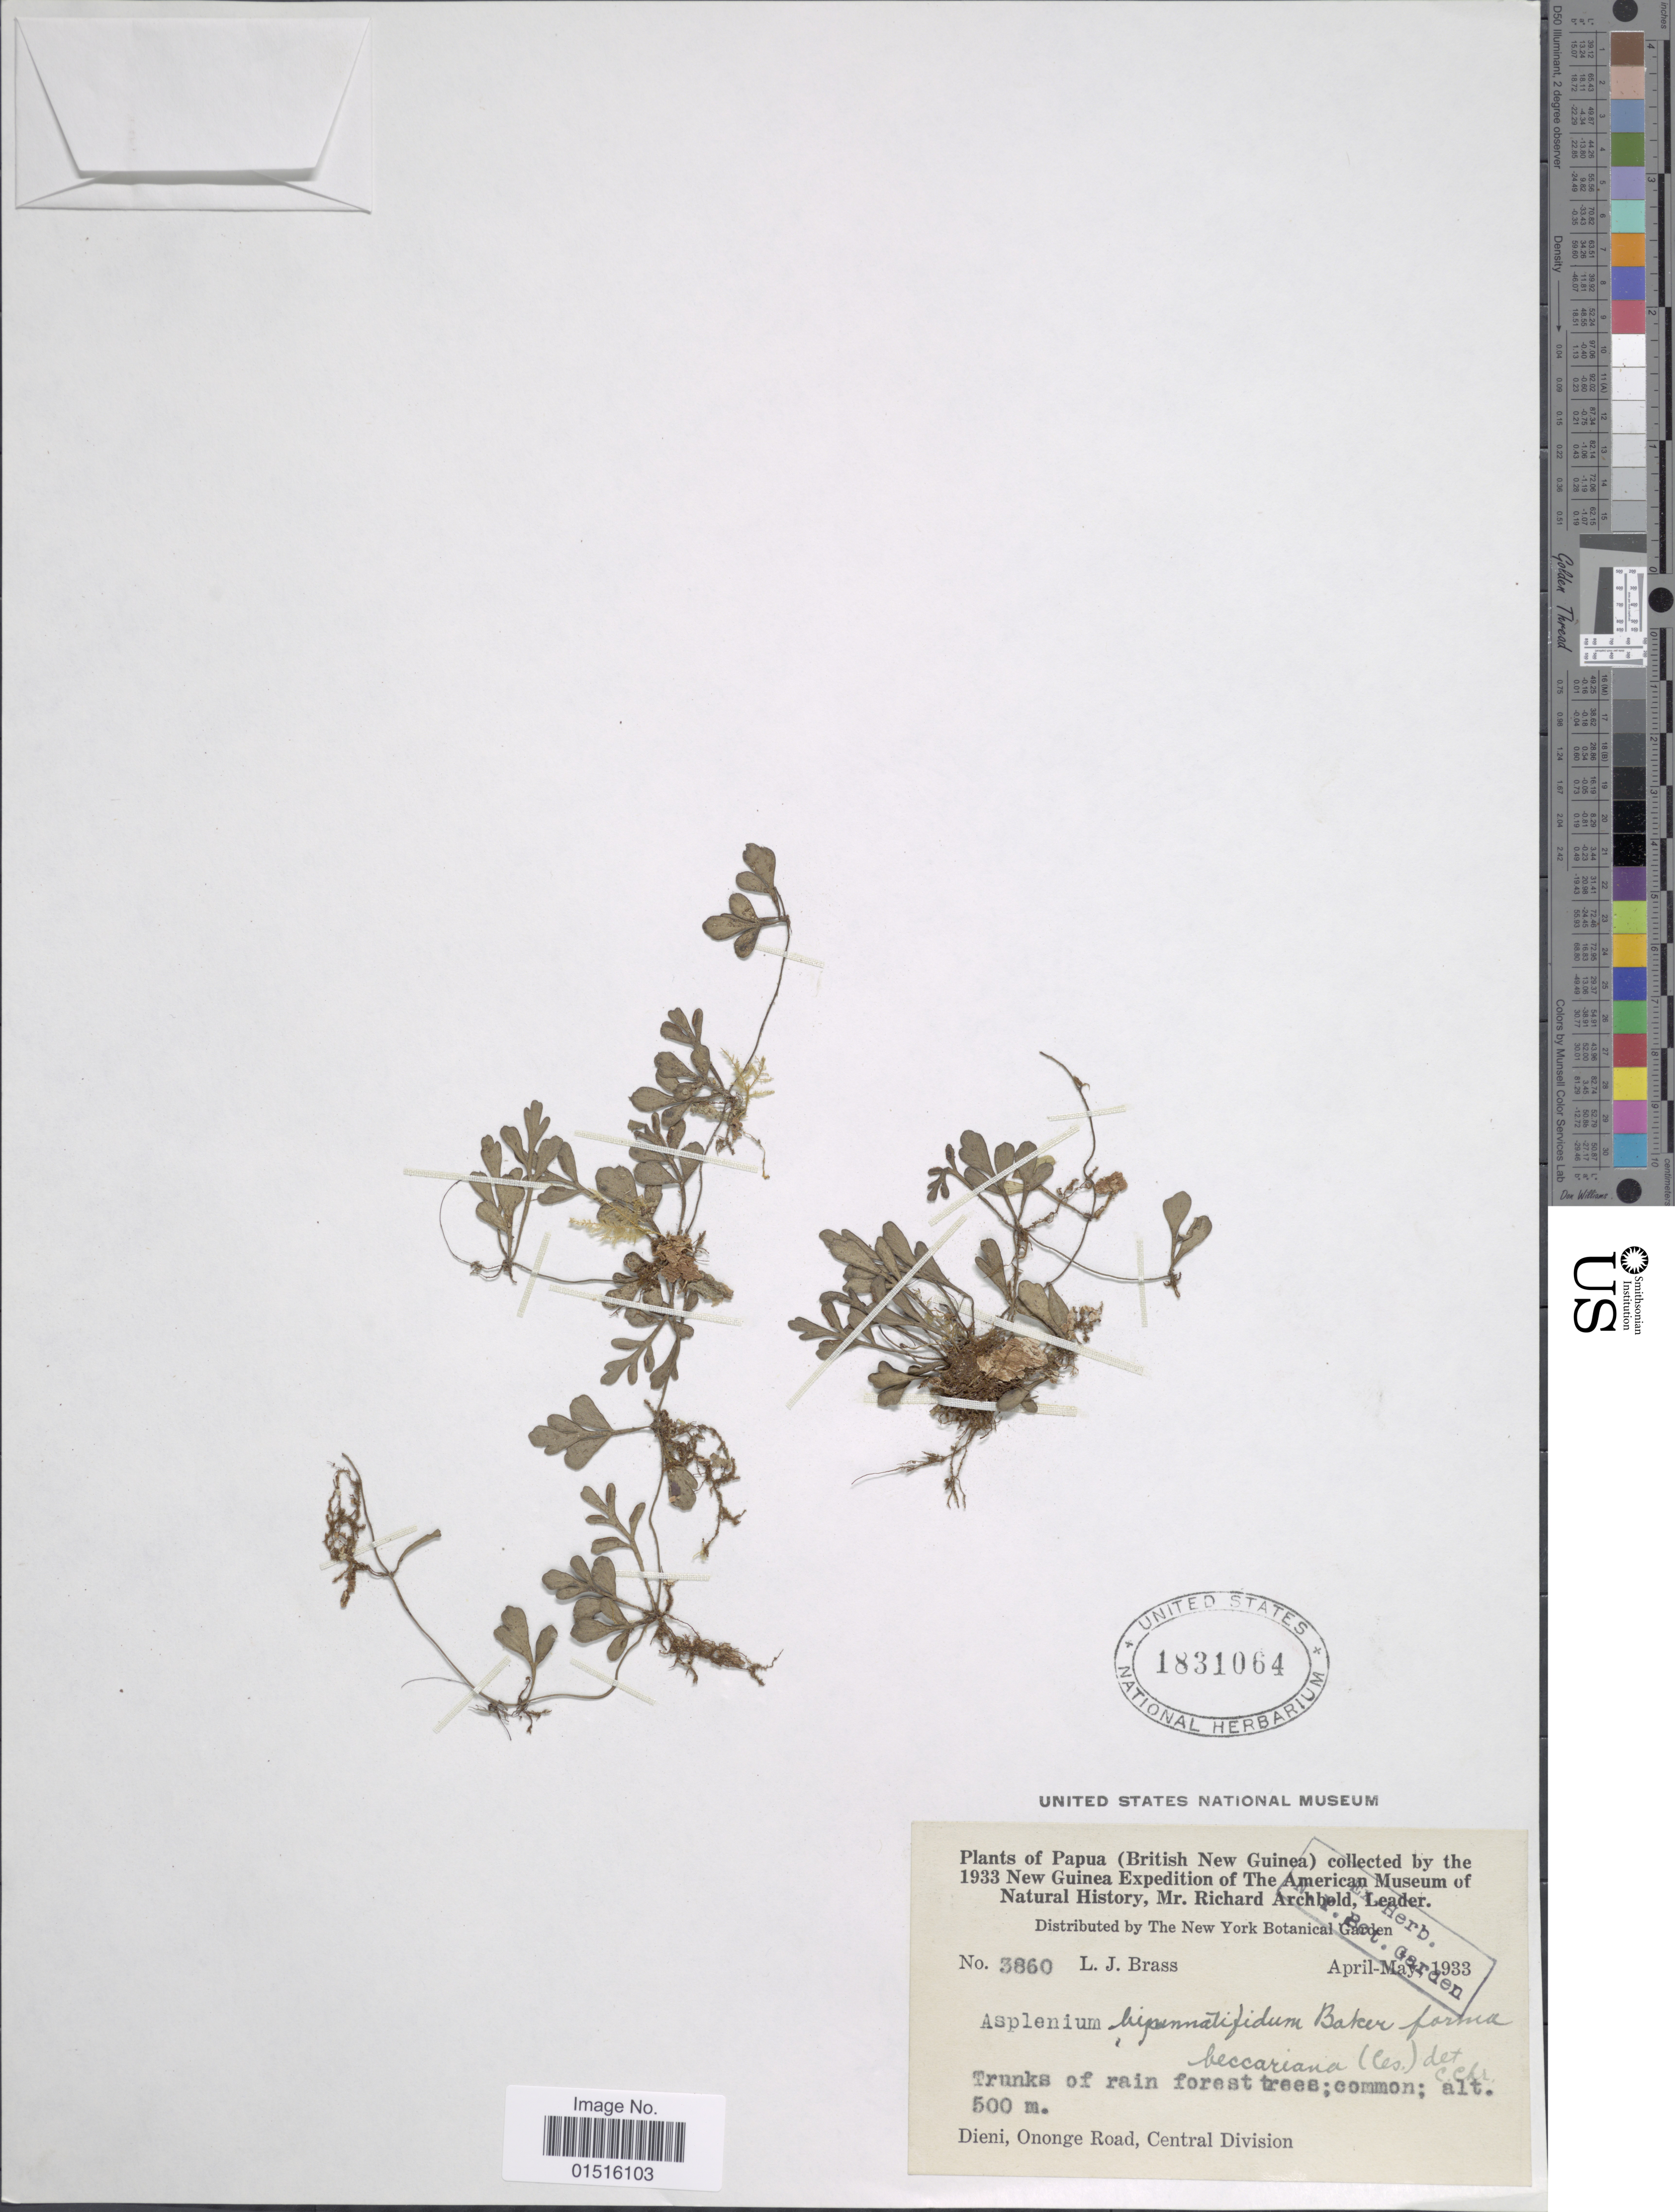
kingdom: Plantae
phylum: Tracheophyta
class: Polypodiopsida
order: Polypodiales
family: Aspleniaceae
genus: Asplenium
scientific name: Asplenium bipinnatifidum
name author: Baker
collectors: L. J. Brass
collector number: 3860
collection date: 1933-04/1933-05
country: Papua New Guinea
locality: Dieni, Ononge Road, Central Division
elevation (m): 500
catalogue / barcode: US 1831064